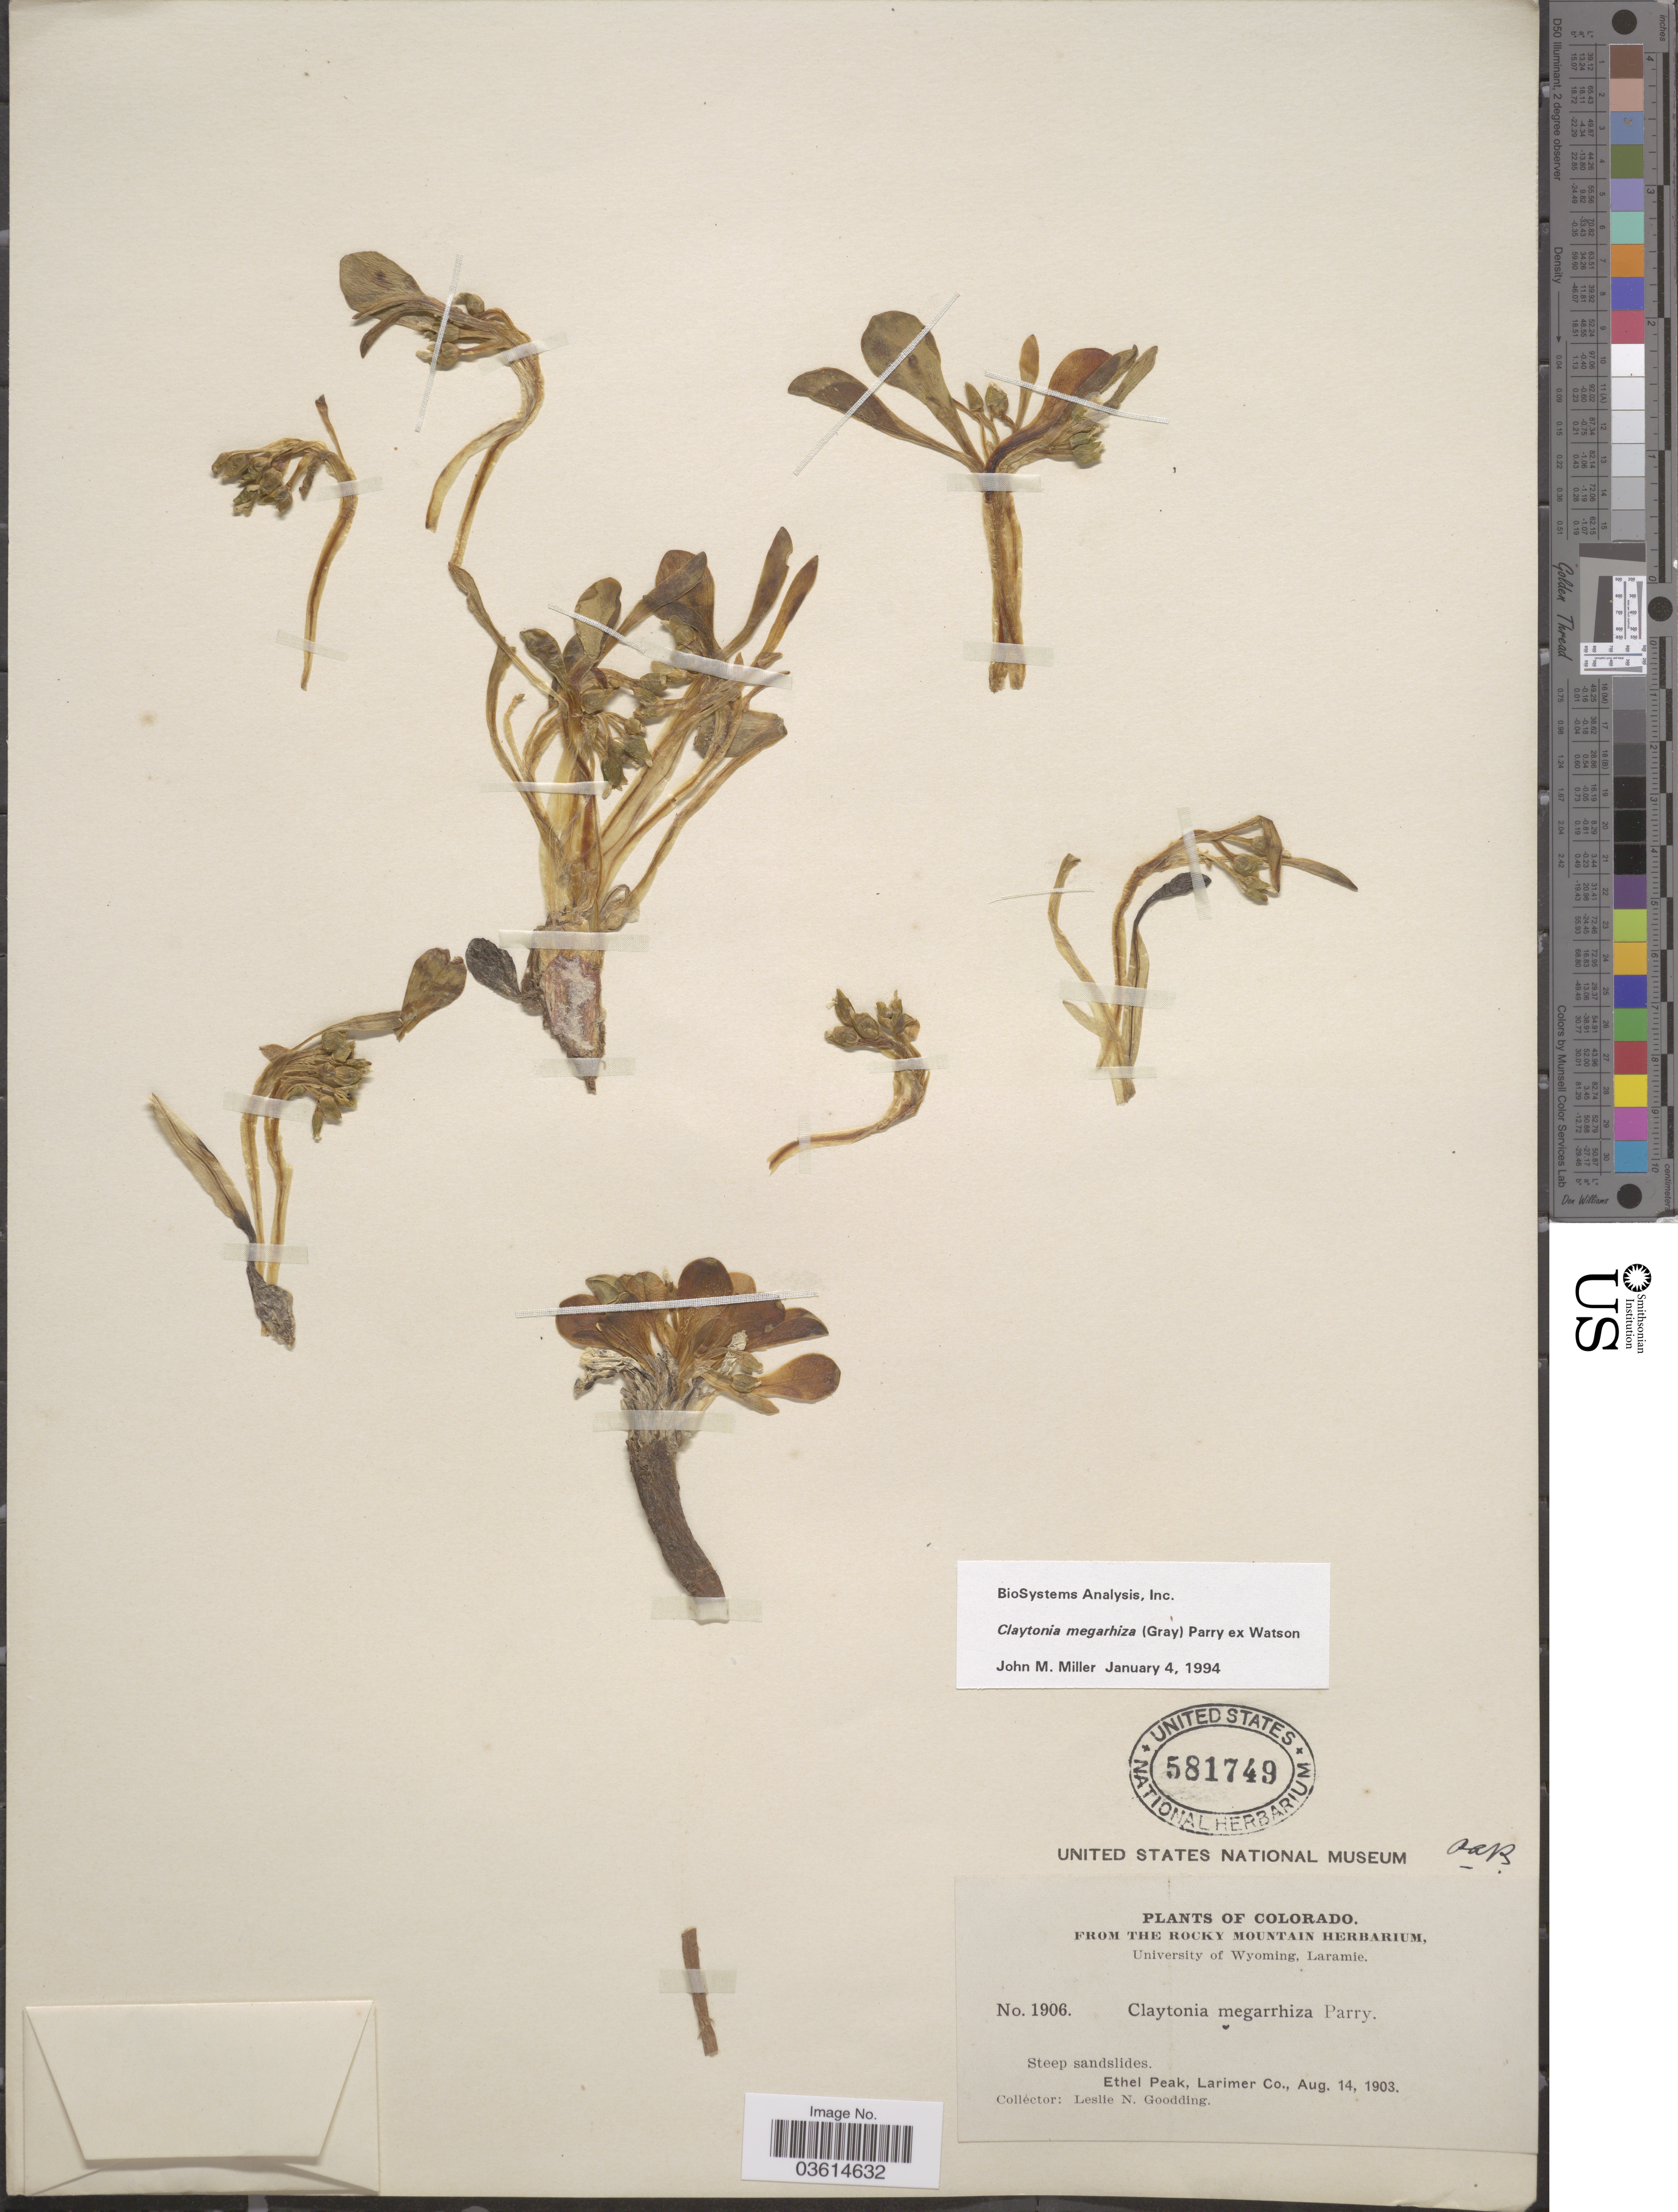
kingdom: Plantae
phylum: Tracheophyta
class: Magnoliopsida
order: Caryophyllales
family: Montiaceae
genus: Claytonia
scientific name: Claytonia megarhiza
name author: (A. Gray) Parry ex S. Watson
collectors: L. N. Goodding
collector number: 1906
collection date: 1903-08-14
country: United States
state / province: Colorado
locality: Ethel Peak, Larimer Co.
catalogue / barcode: US 581749